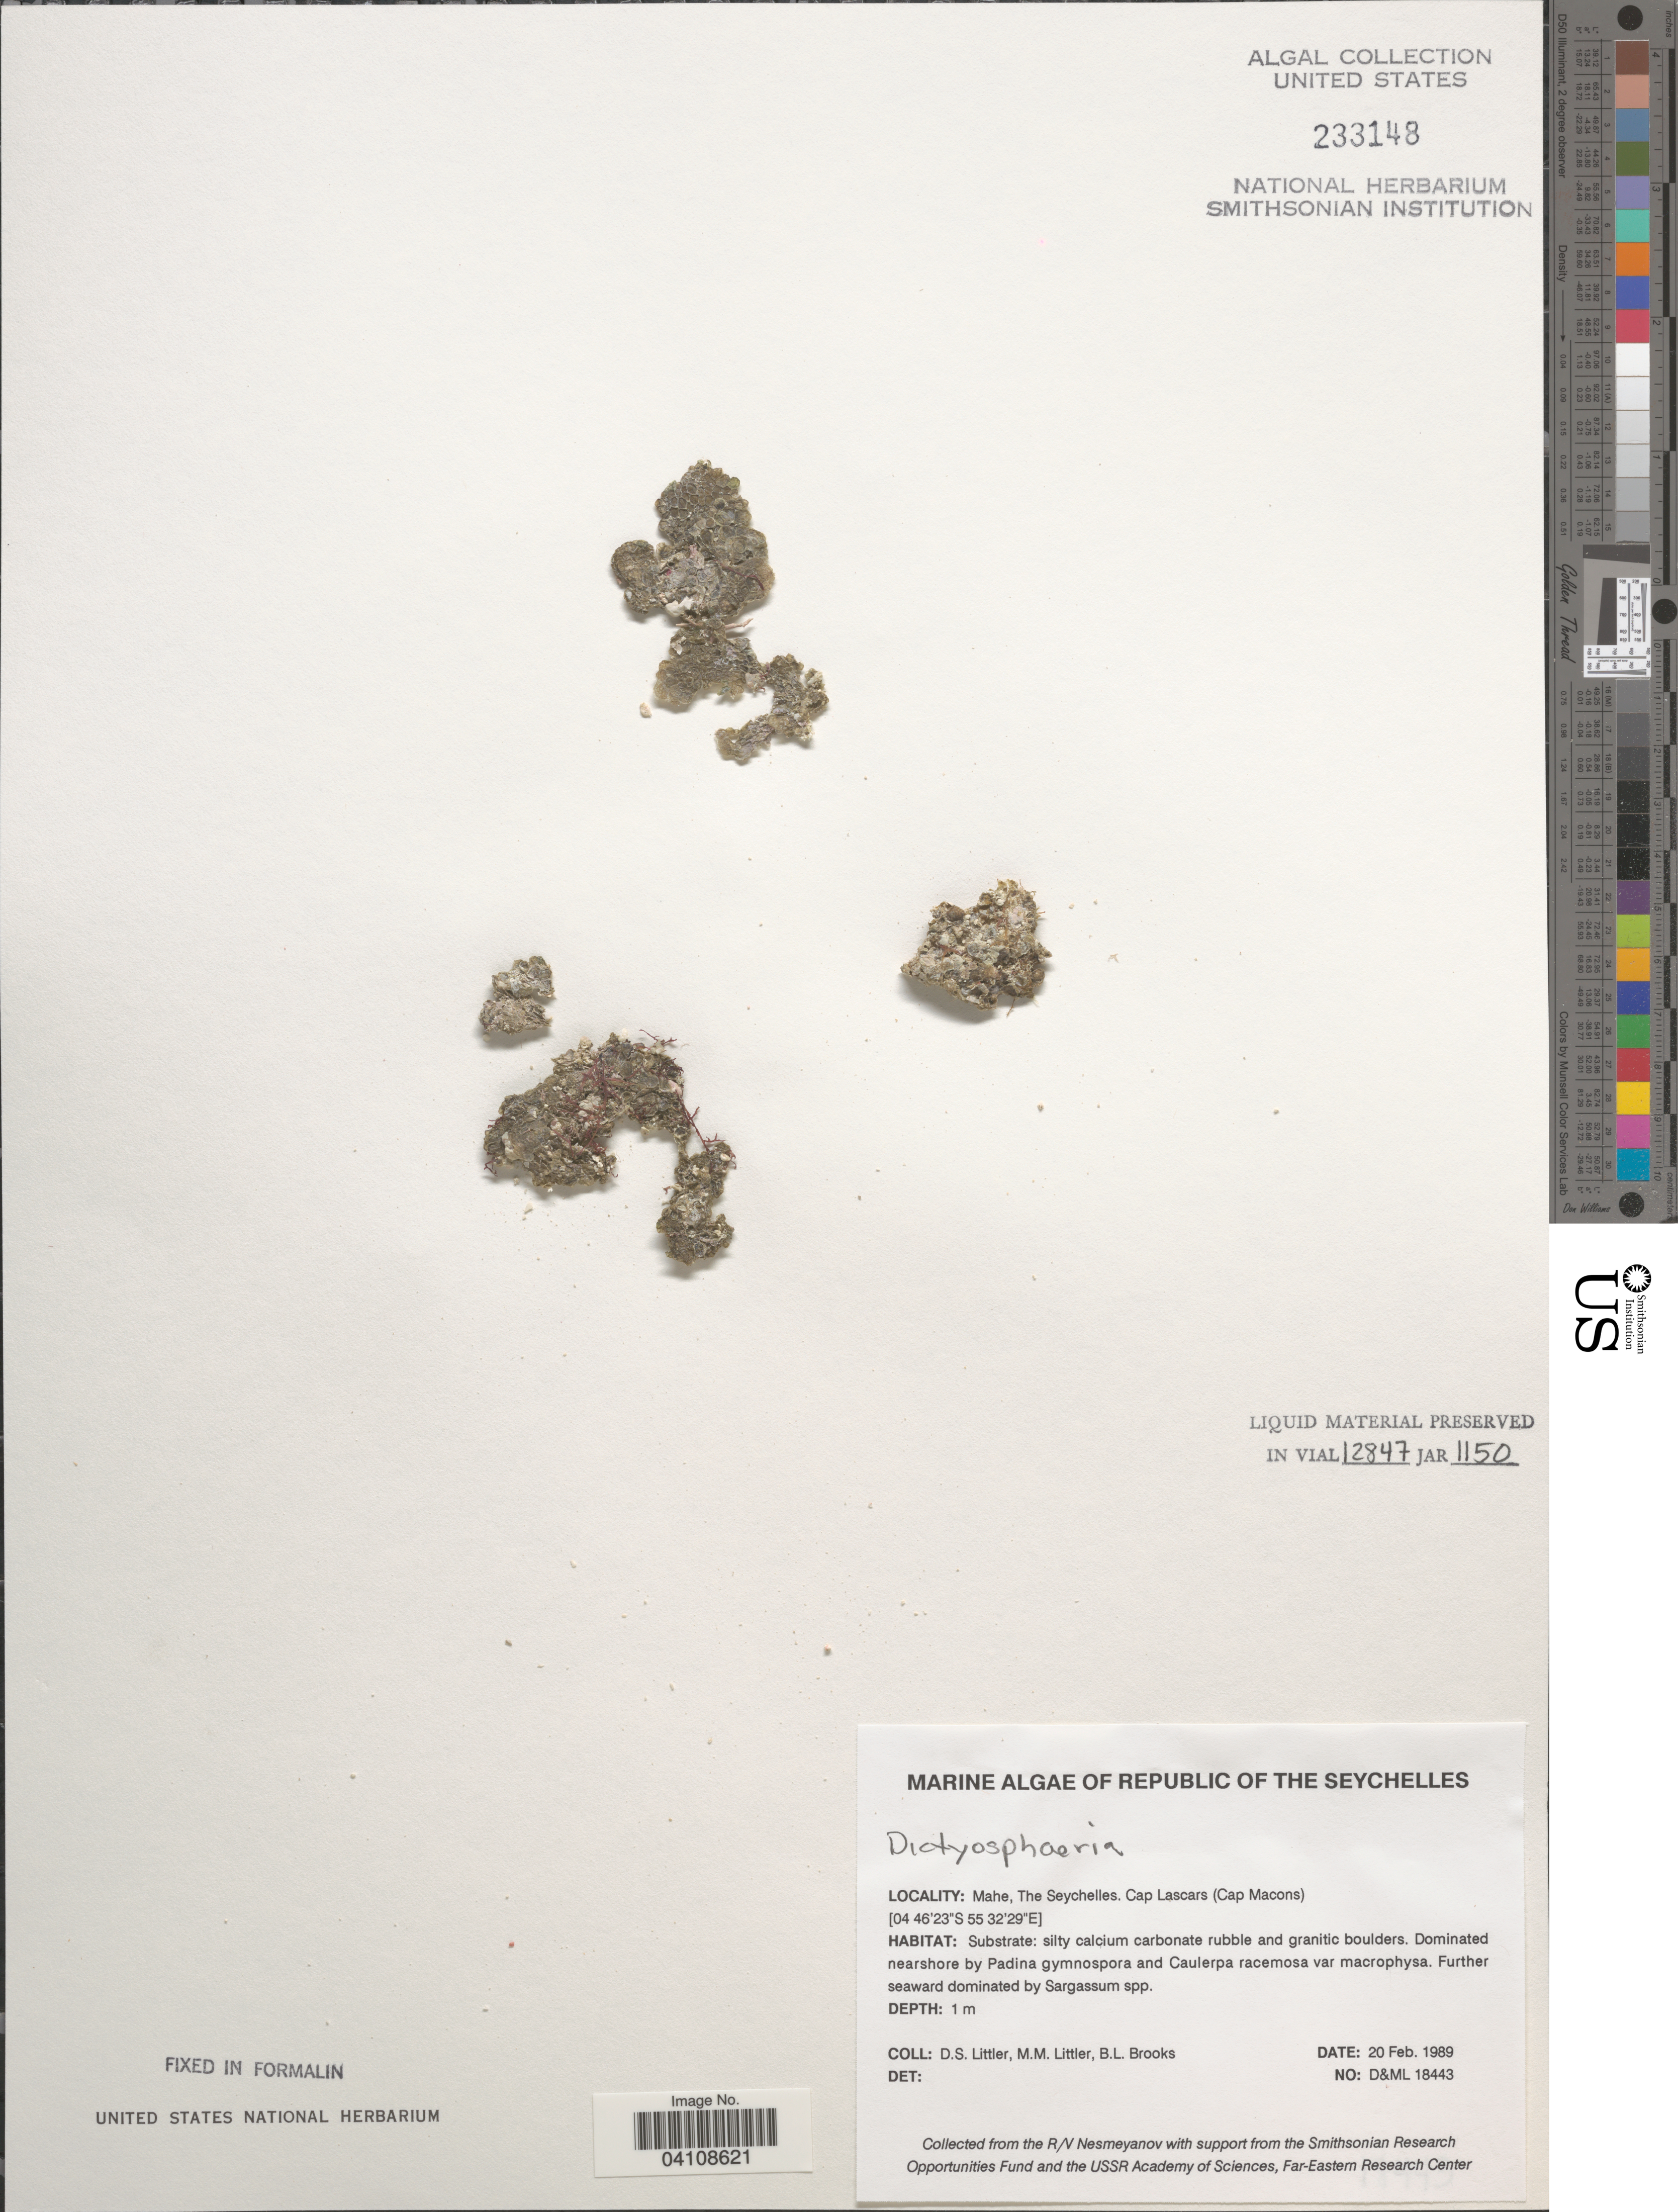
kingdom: Plantae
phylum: Chlorophyta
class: Ulvophyceae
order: Siphonocladales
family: Siphonocladaceae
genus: Dictyosphaeria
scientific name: Dictyosphaeria sp.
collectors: D. S. Littler & B. Brooks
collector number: D&ML18443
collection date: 1989-02-20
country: Seychelles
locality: Republic of The Seychelles. Mahe. Cap Lascars (Cap Macons).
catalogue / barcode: US 233148